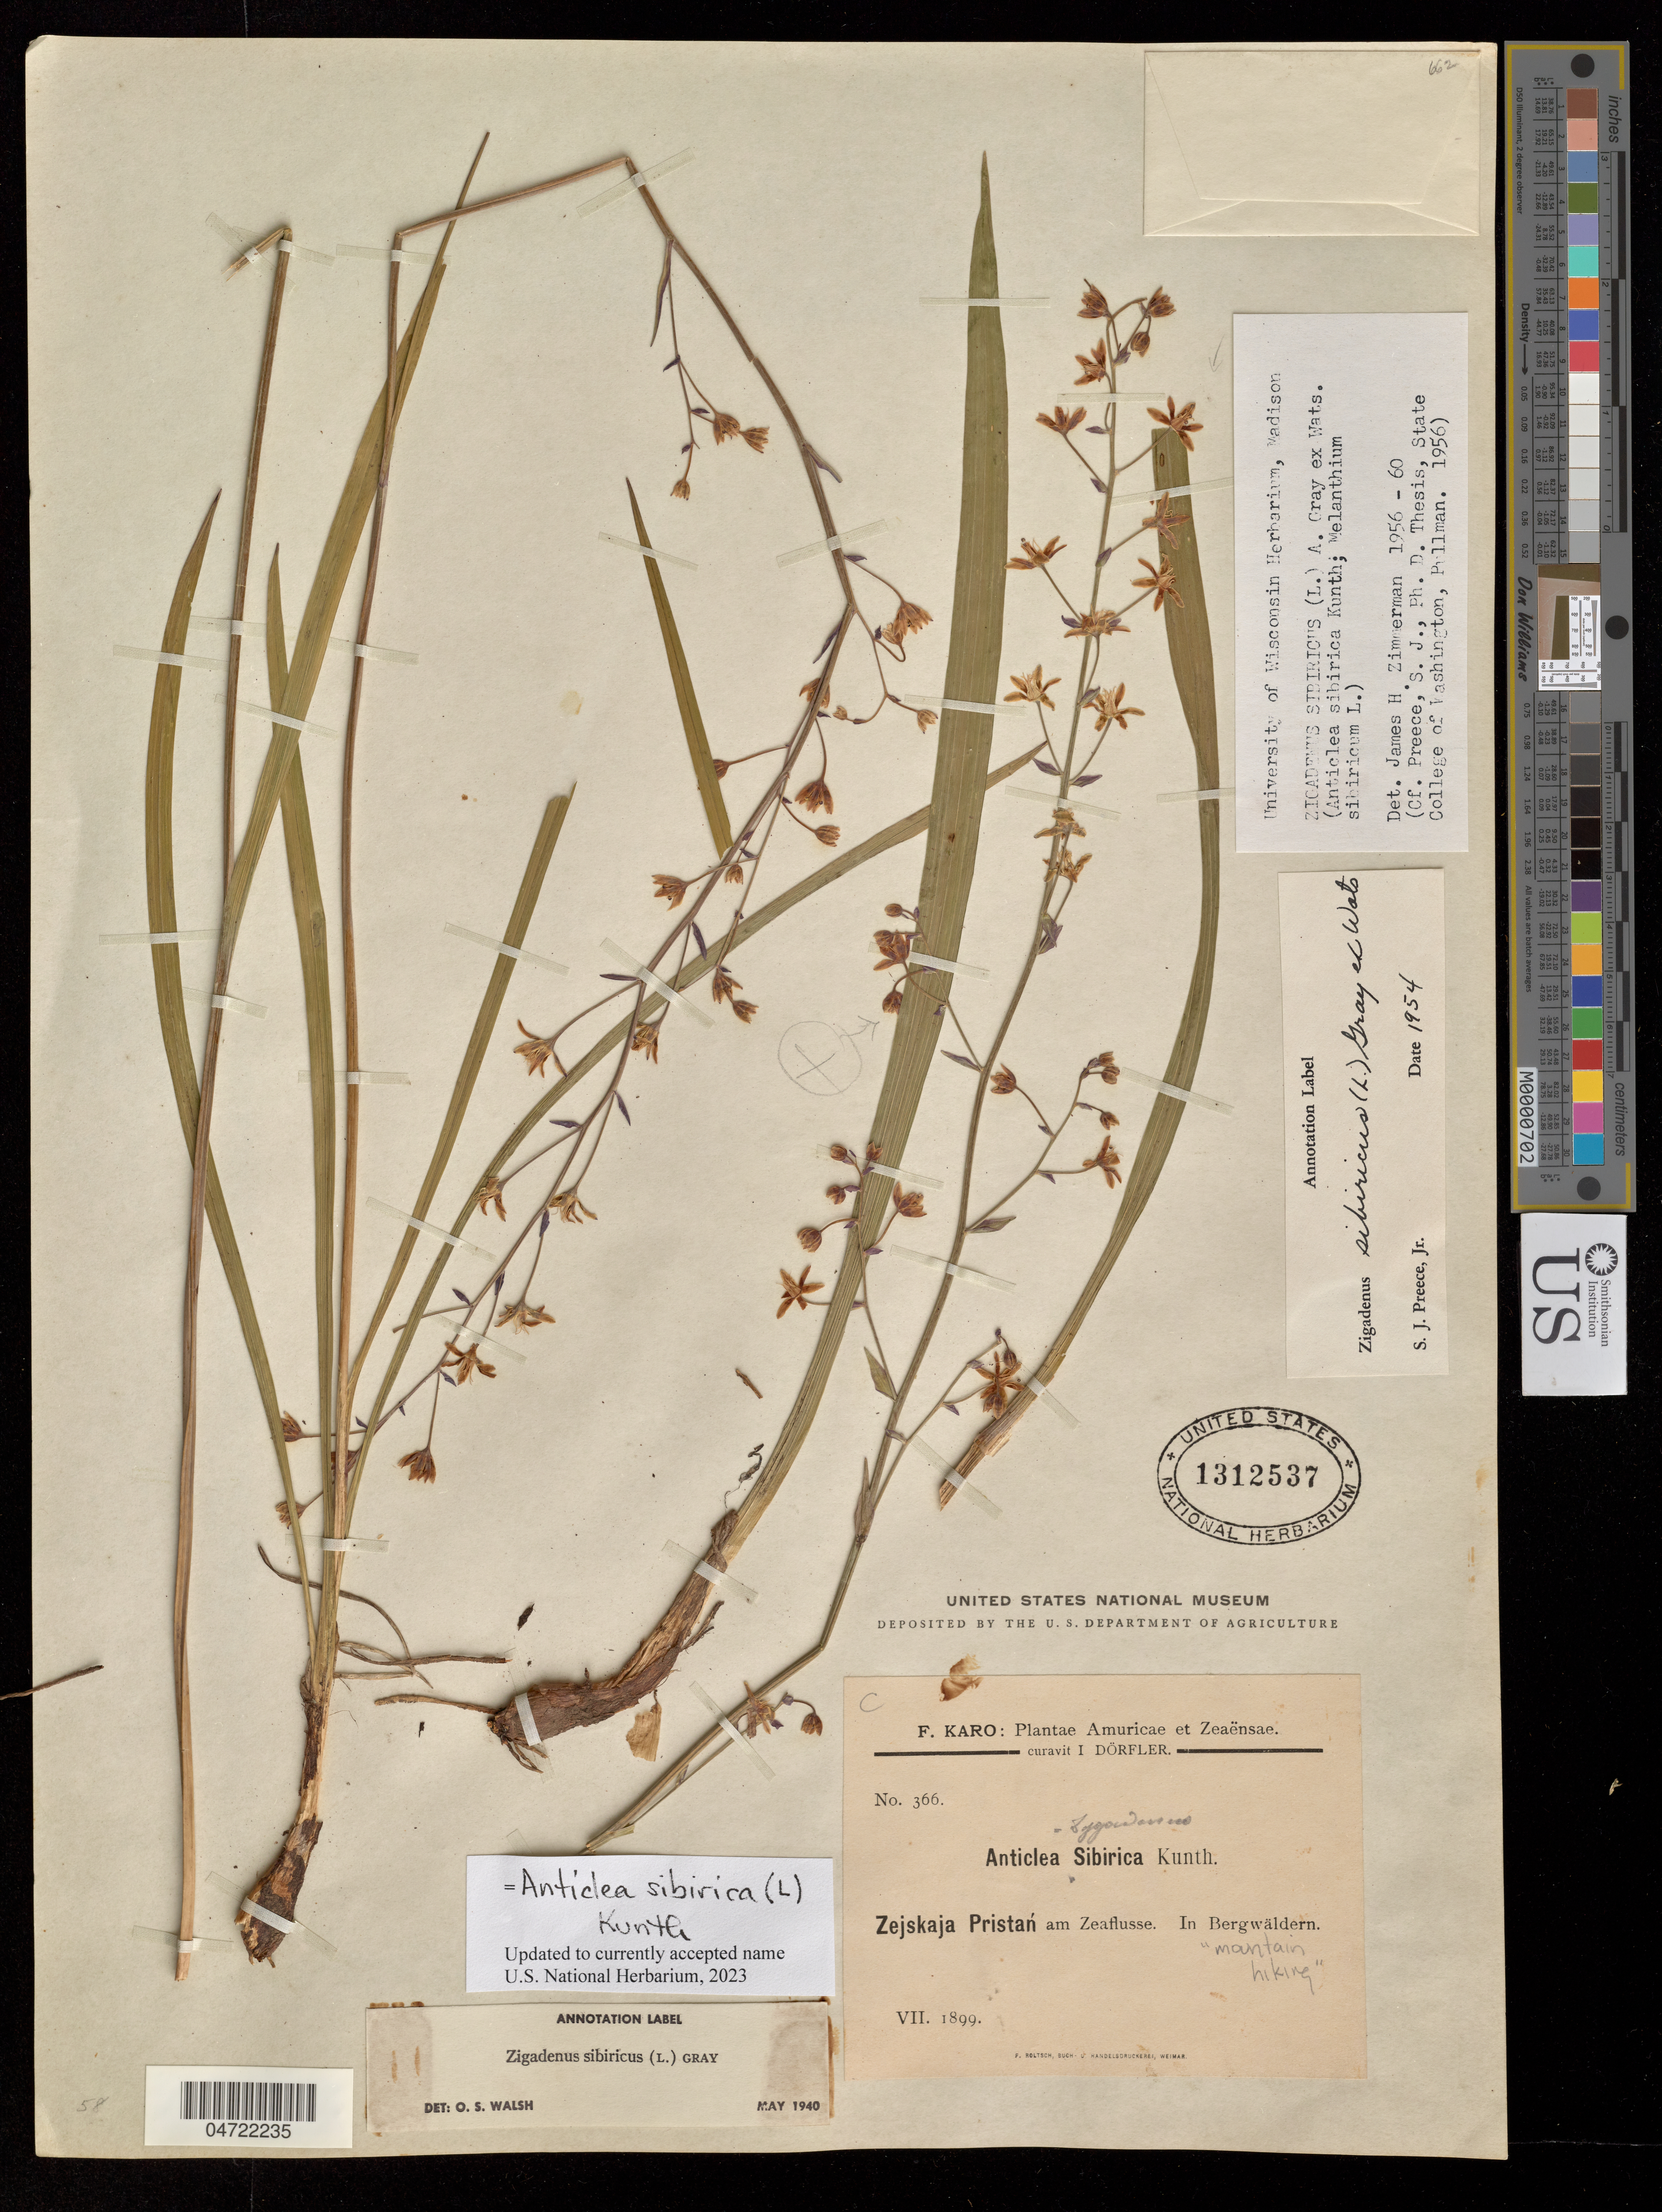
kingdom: Plantae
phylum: Tracheophyta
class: Liliopsida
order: Liliales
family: Melanthiaceae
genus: Anticlea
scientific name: Anticlea sibirica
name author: (L.) Kunth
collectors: I. Dörfler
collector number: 366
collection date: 1899-07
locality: Amuricae et Zeaënsae: Zejskaja, Pristan am Zeaflusse.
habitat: Along mountain trail.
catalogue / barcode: US 1312537